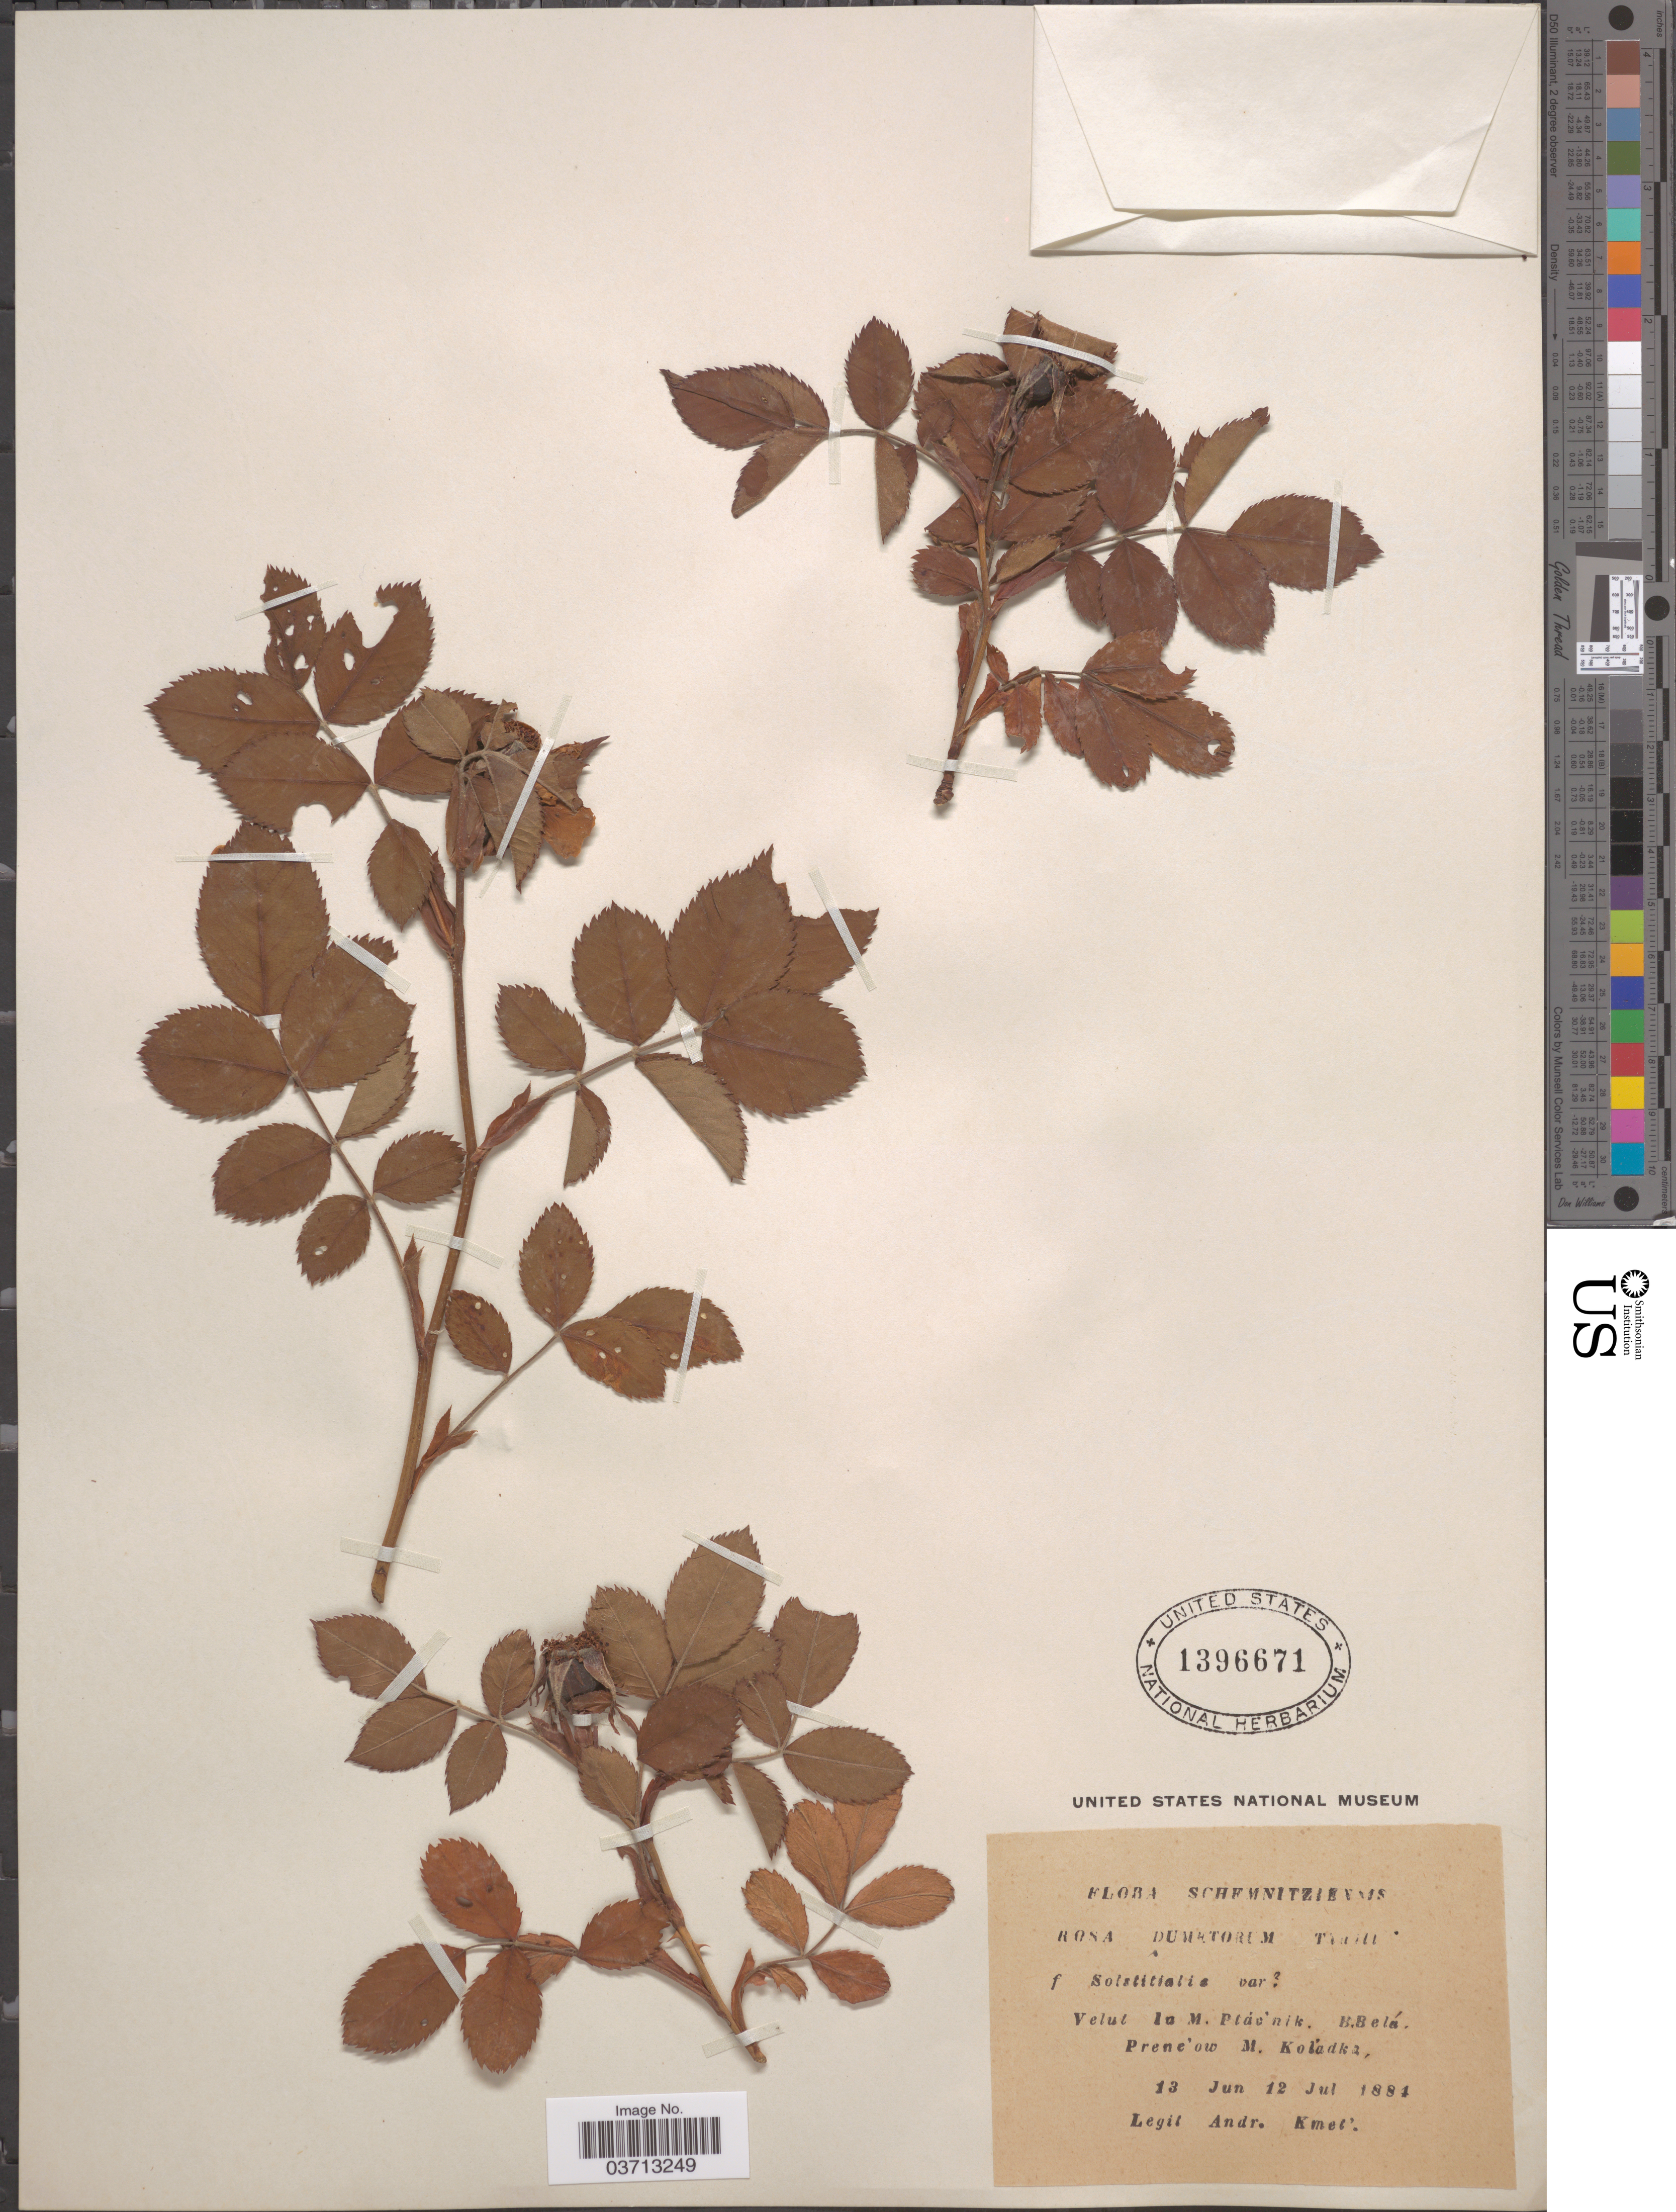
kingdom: Plantae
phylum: Tracheophyta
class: Magnoliopsida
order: Rosales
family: Rosaceae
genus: Rosa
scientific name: Rosa dumetorum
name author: Lange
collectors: A. Kmet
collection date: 1884-06-13/1884-07-12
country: Slovakia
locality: Schemnitzie [illegible text]. Prenc'ow M. Koladka.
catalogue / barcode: US 1396671